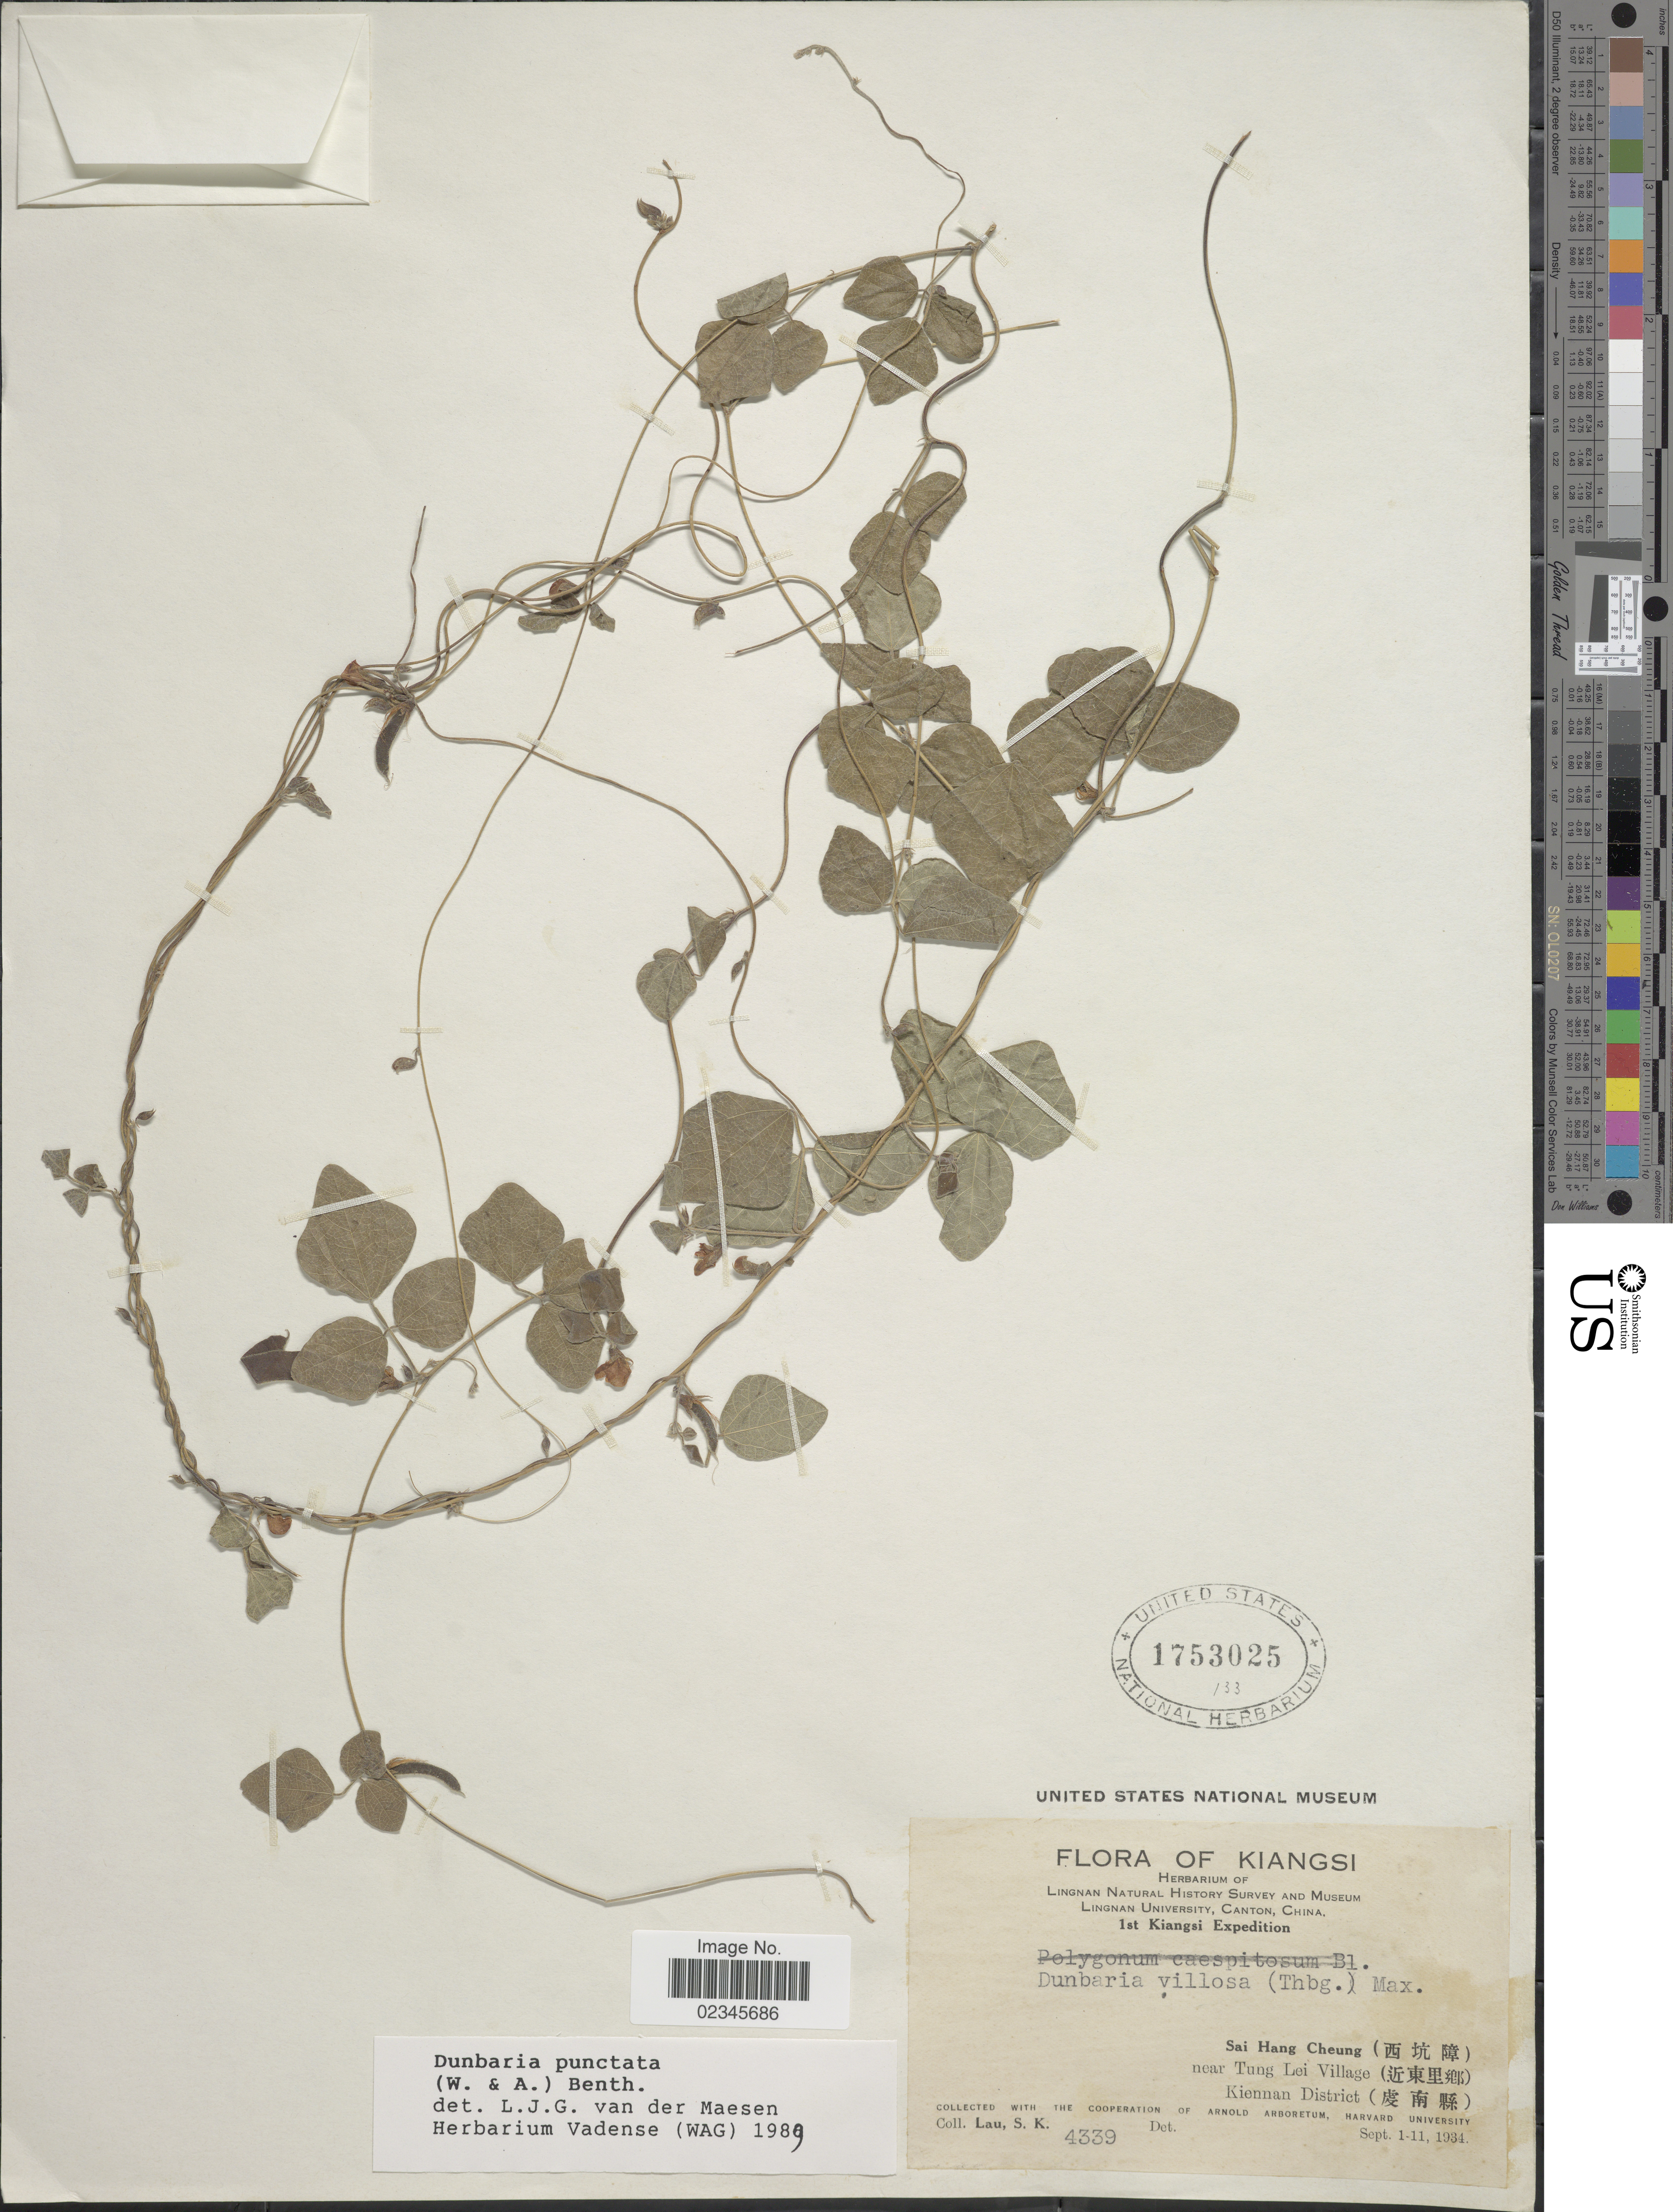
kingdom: Plantae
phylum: Tracheophyta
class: Magnoliopsida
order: Fabales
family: Fabaceae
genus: Dunbaria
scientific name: Dunbaria punctata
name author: (Wight & Arn.) Benth.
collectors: S. K. Lau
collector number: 4339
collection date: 1934-09-01/1934-09-11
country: China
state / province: Jiangxi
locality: Kiangsi, Sai Hang Cheung, near Tung Lei Village, Kiennan District.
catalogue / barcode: US 1753025